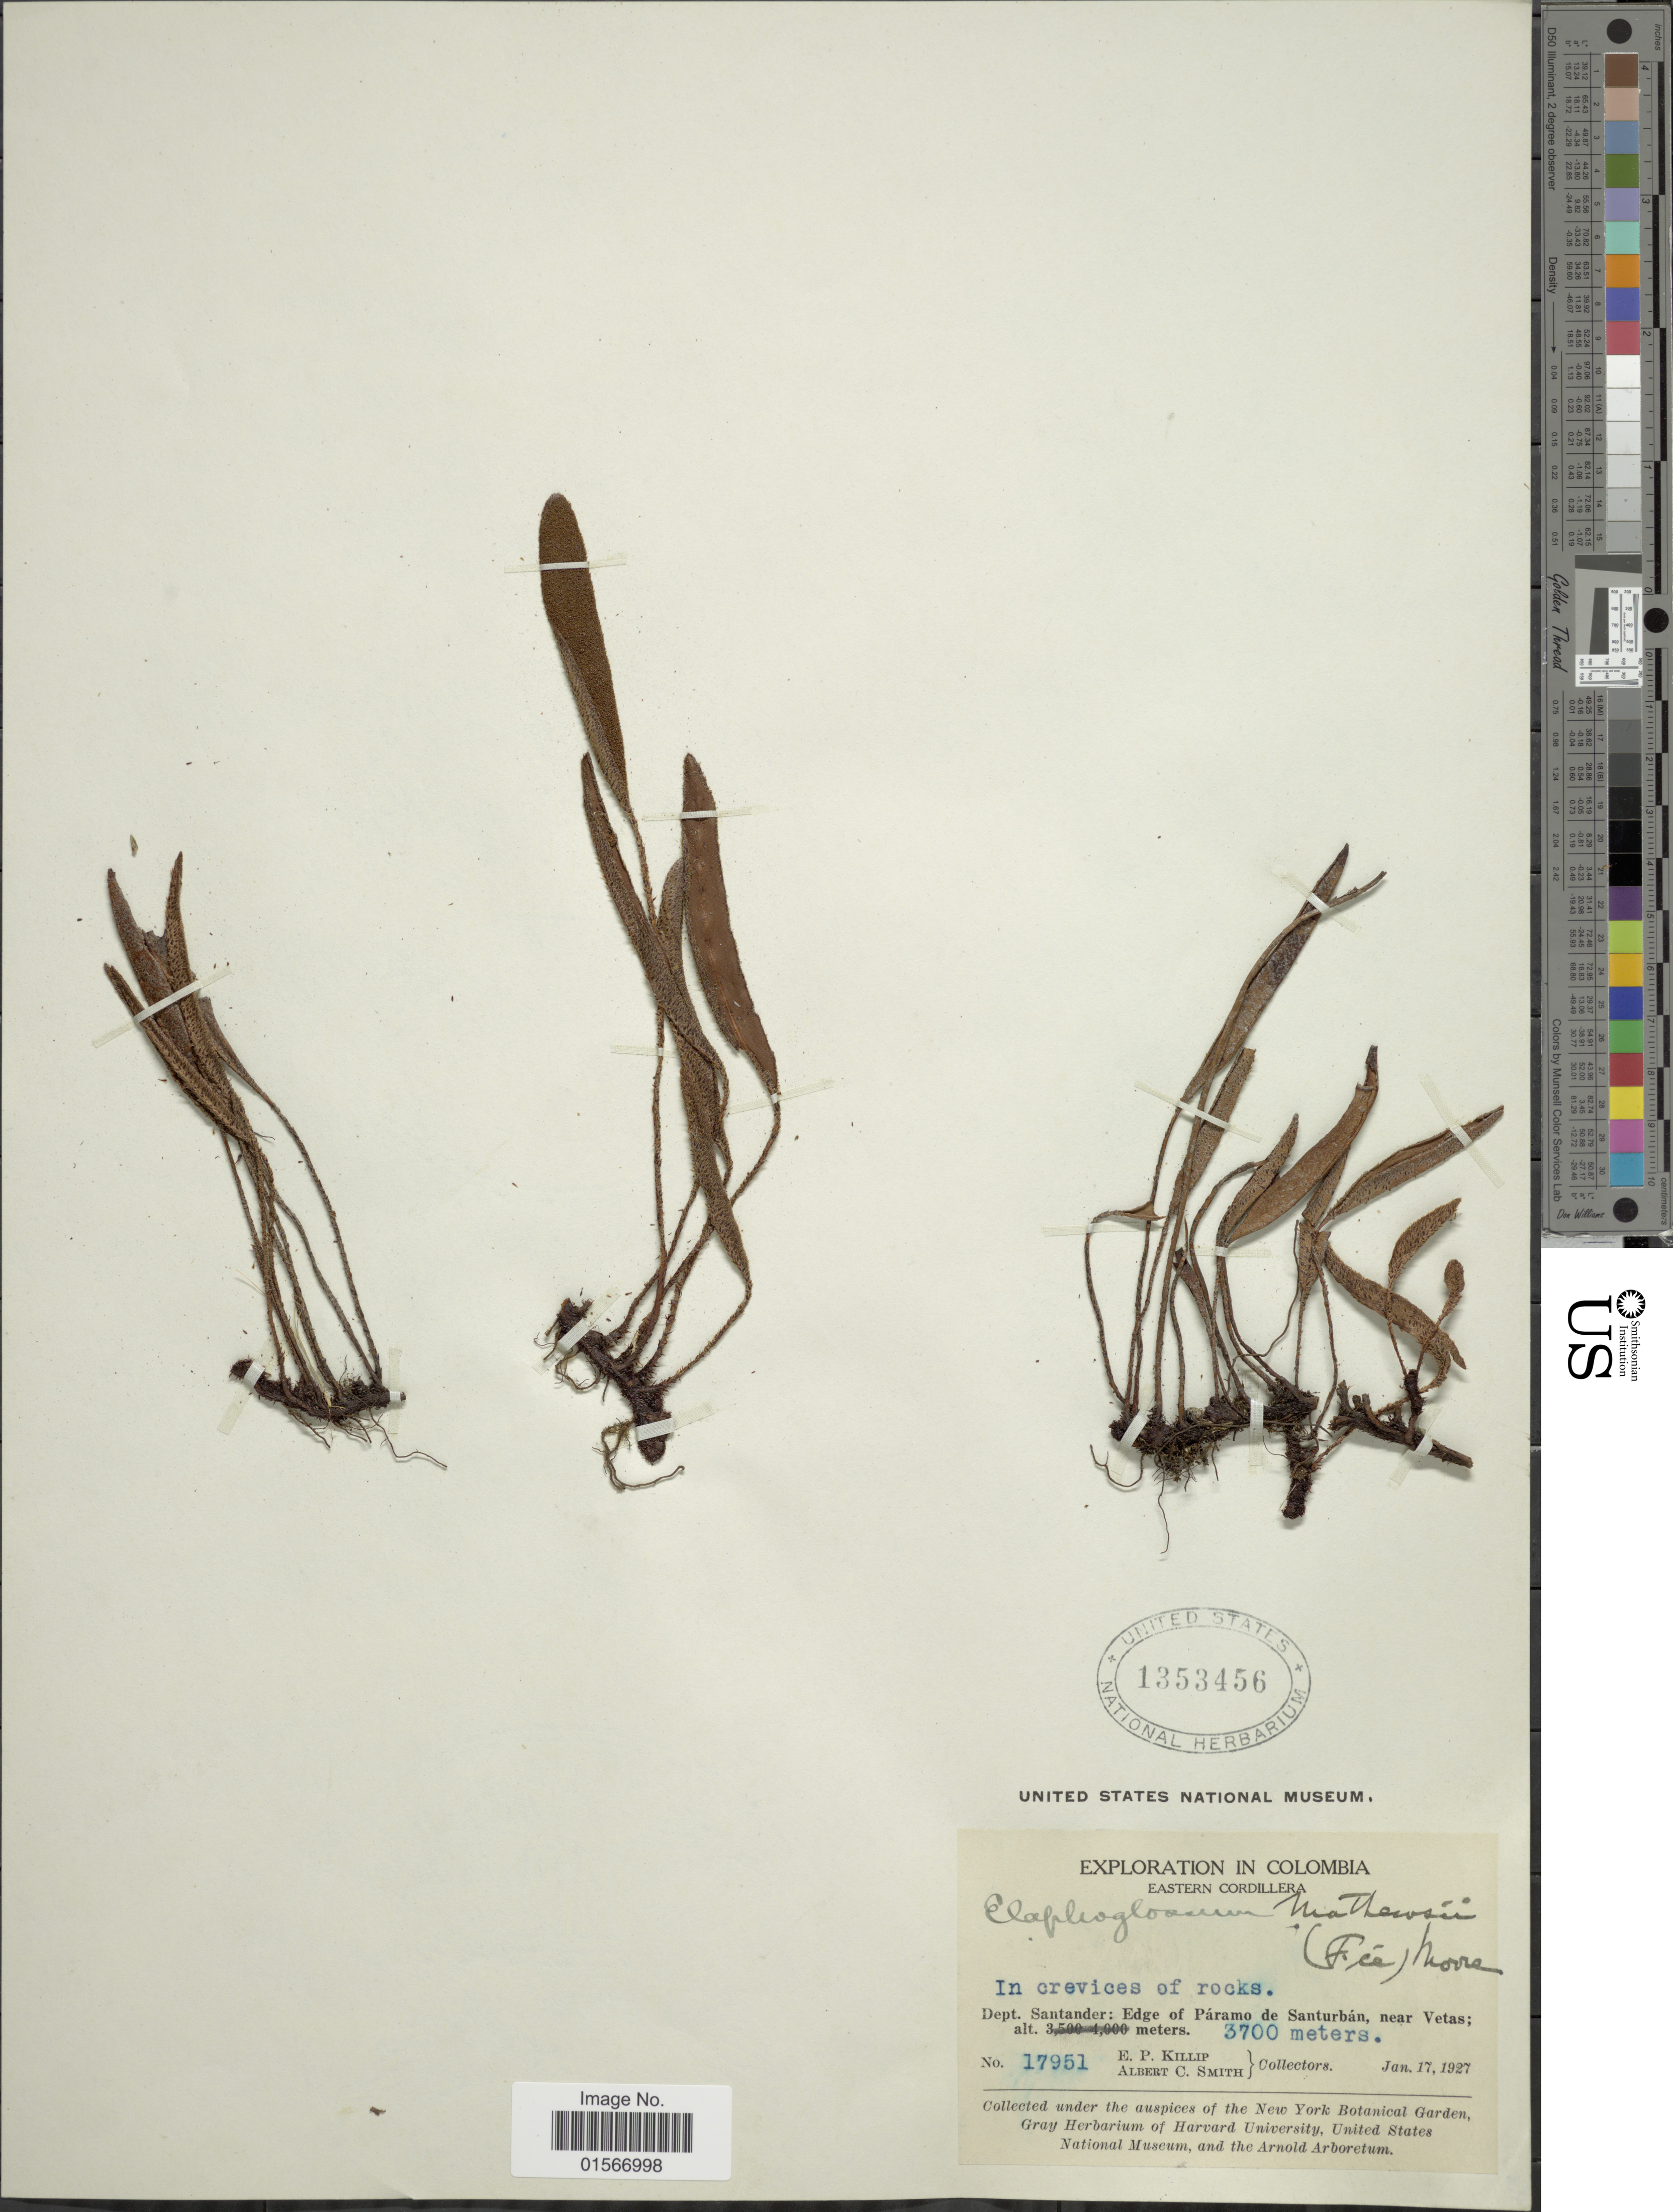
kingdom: Plantae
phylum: Tracheophyta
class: Polypodiopsida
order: Polypodiales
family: Dryopteridaceae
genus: Elaphoglossum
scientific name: Elaphoglossum mathewsii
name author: (Fée) T. Moore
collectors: E. P. Killip & A. C. Smith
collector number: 17951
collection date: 1927-01-17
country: Colombia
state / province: Santander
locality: Eastern Cordillera, Dept Santander: edge of Páramo de Santurbán, near Vetas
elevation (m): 3700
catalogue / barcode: US 1353456